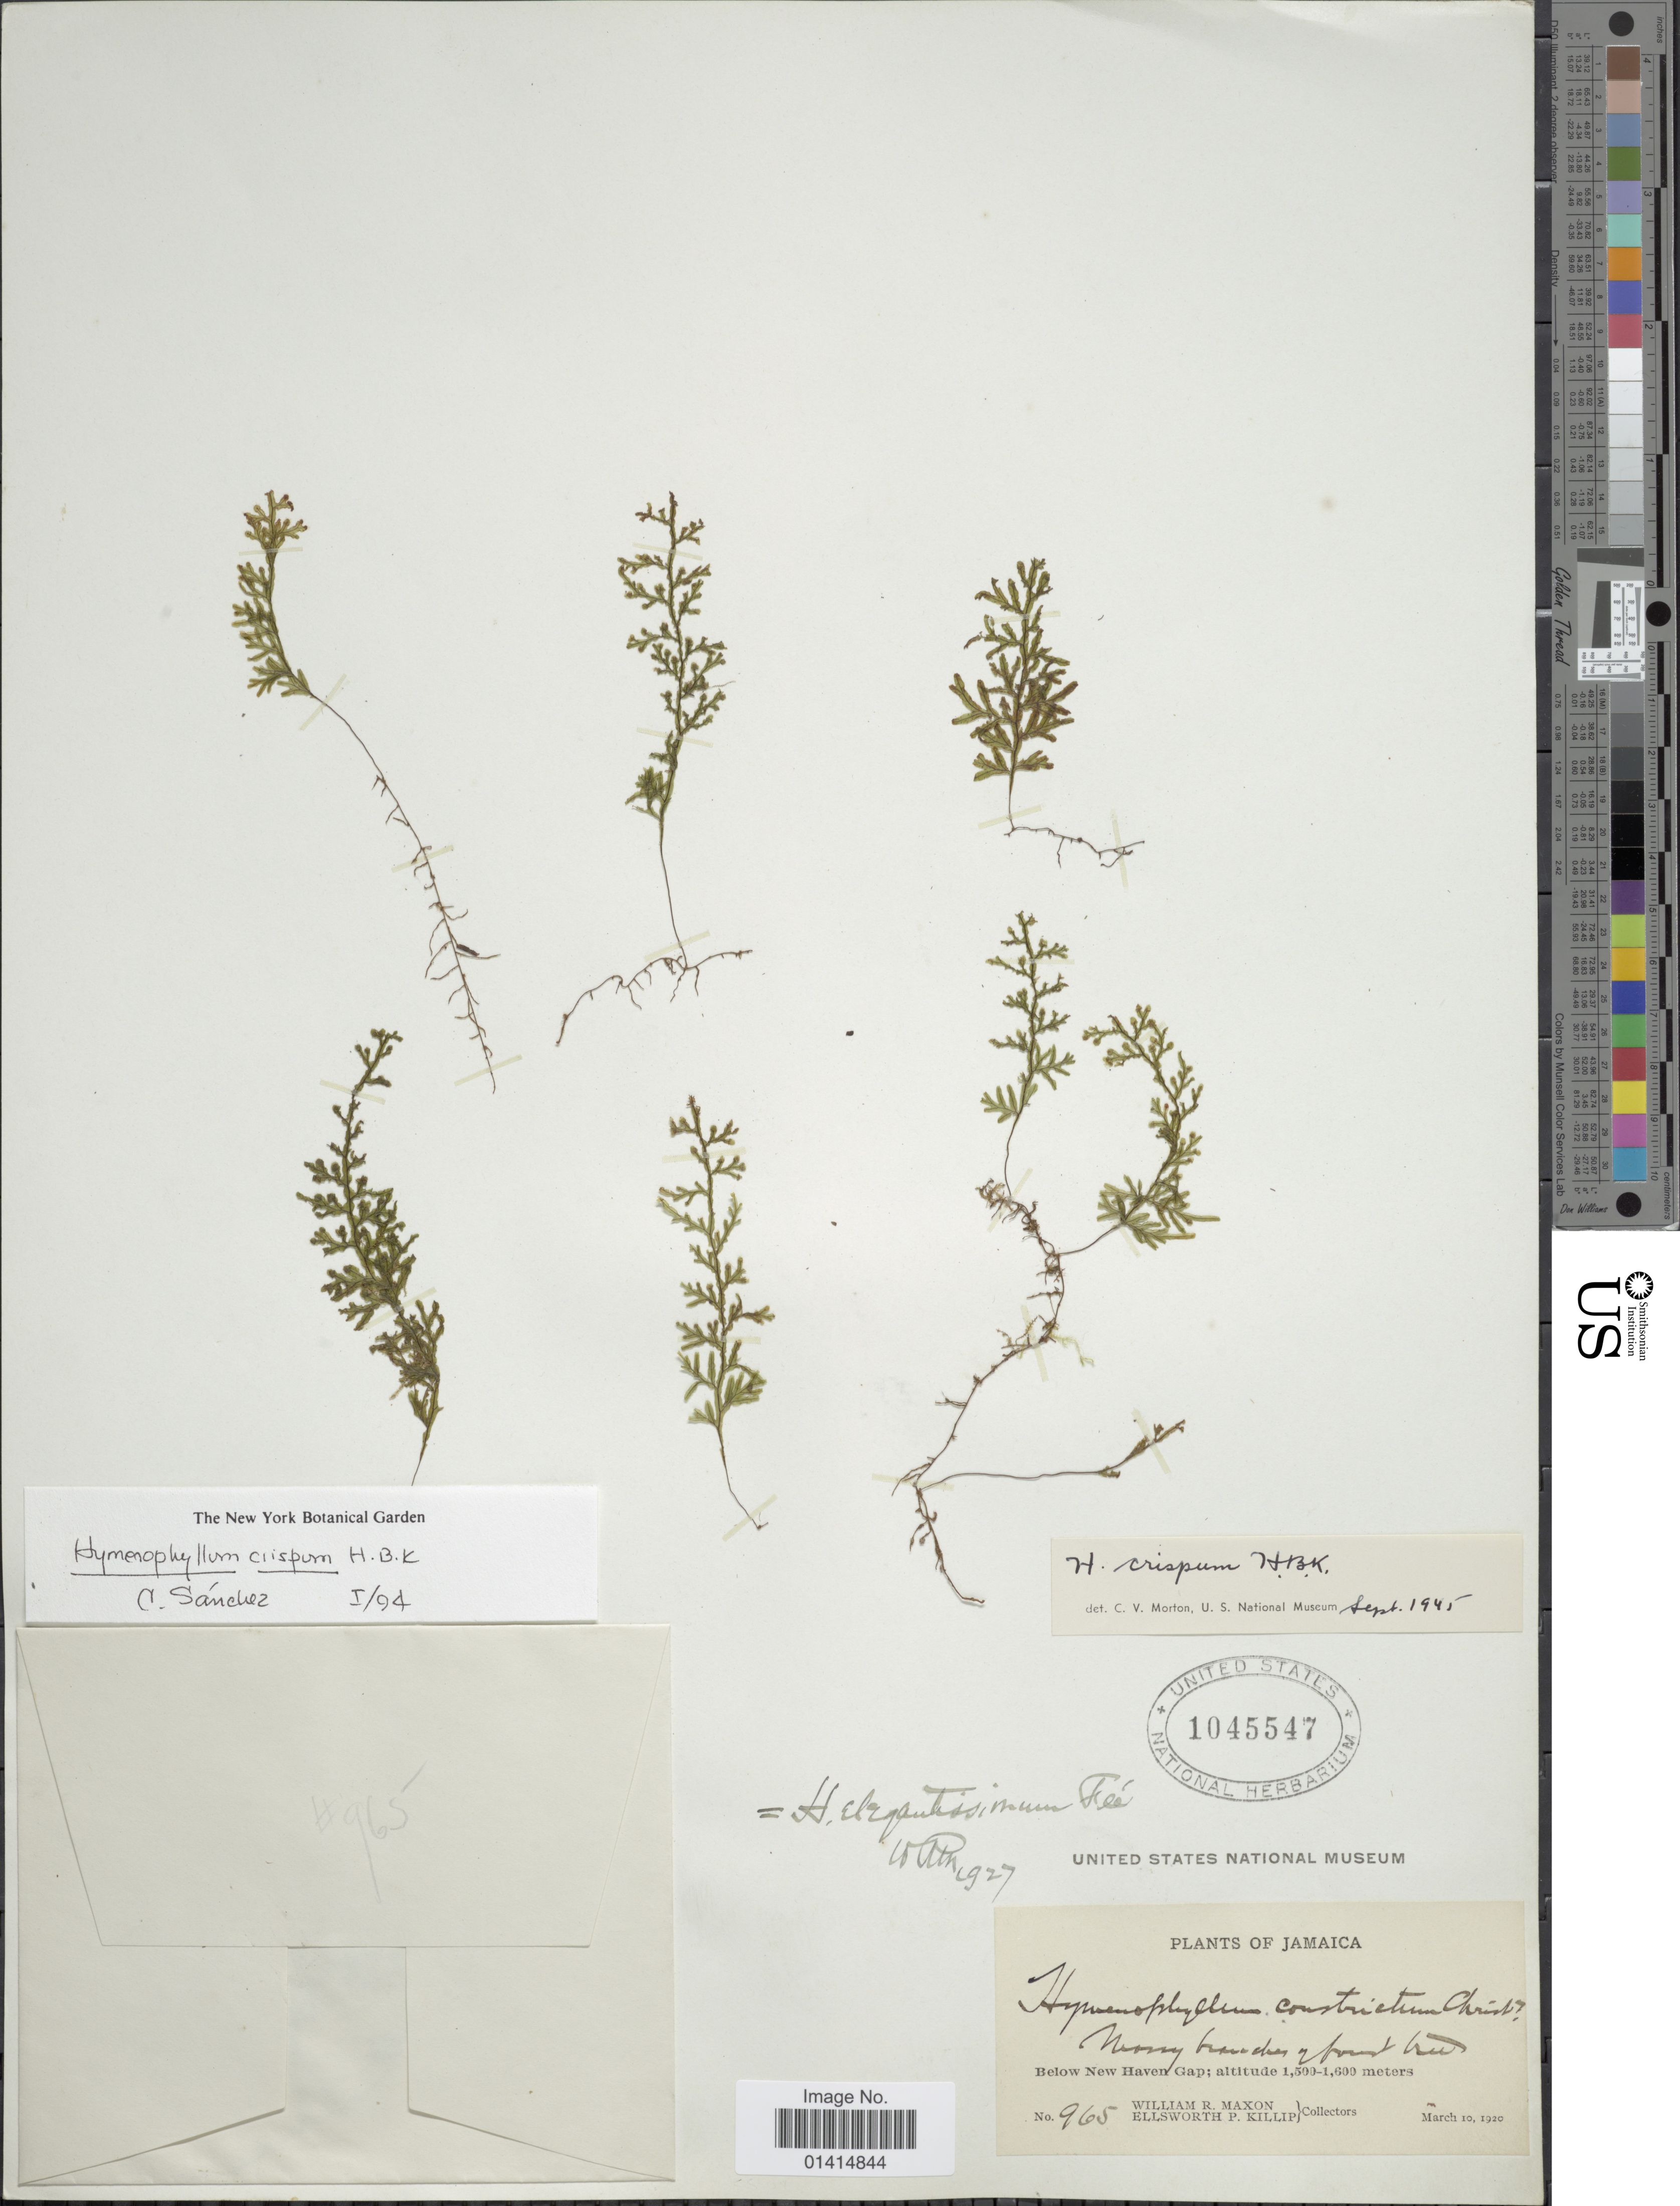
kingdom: Plantae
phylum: Tracheophyta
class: Polypodiopsida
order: Hymenophyllales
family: Hymenophyllaceae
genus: Hymenophyllum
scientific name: Hymenophyllum crispum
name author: Kunth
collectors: W. R. Maxon & E. P. Killip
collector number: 965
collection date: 1920-03-10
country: Jamaica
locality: Below New Haven Gap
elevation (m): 1500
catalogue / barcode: US 1045547